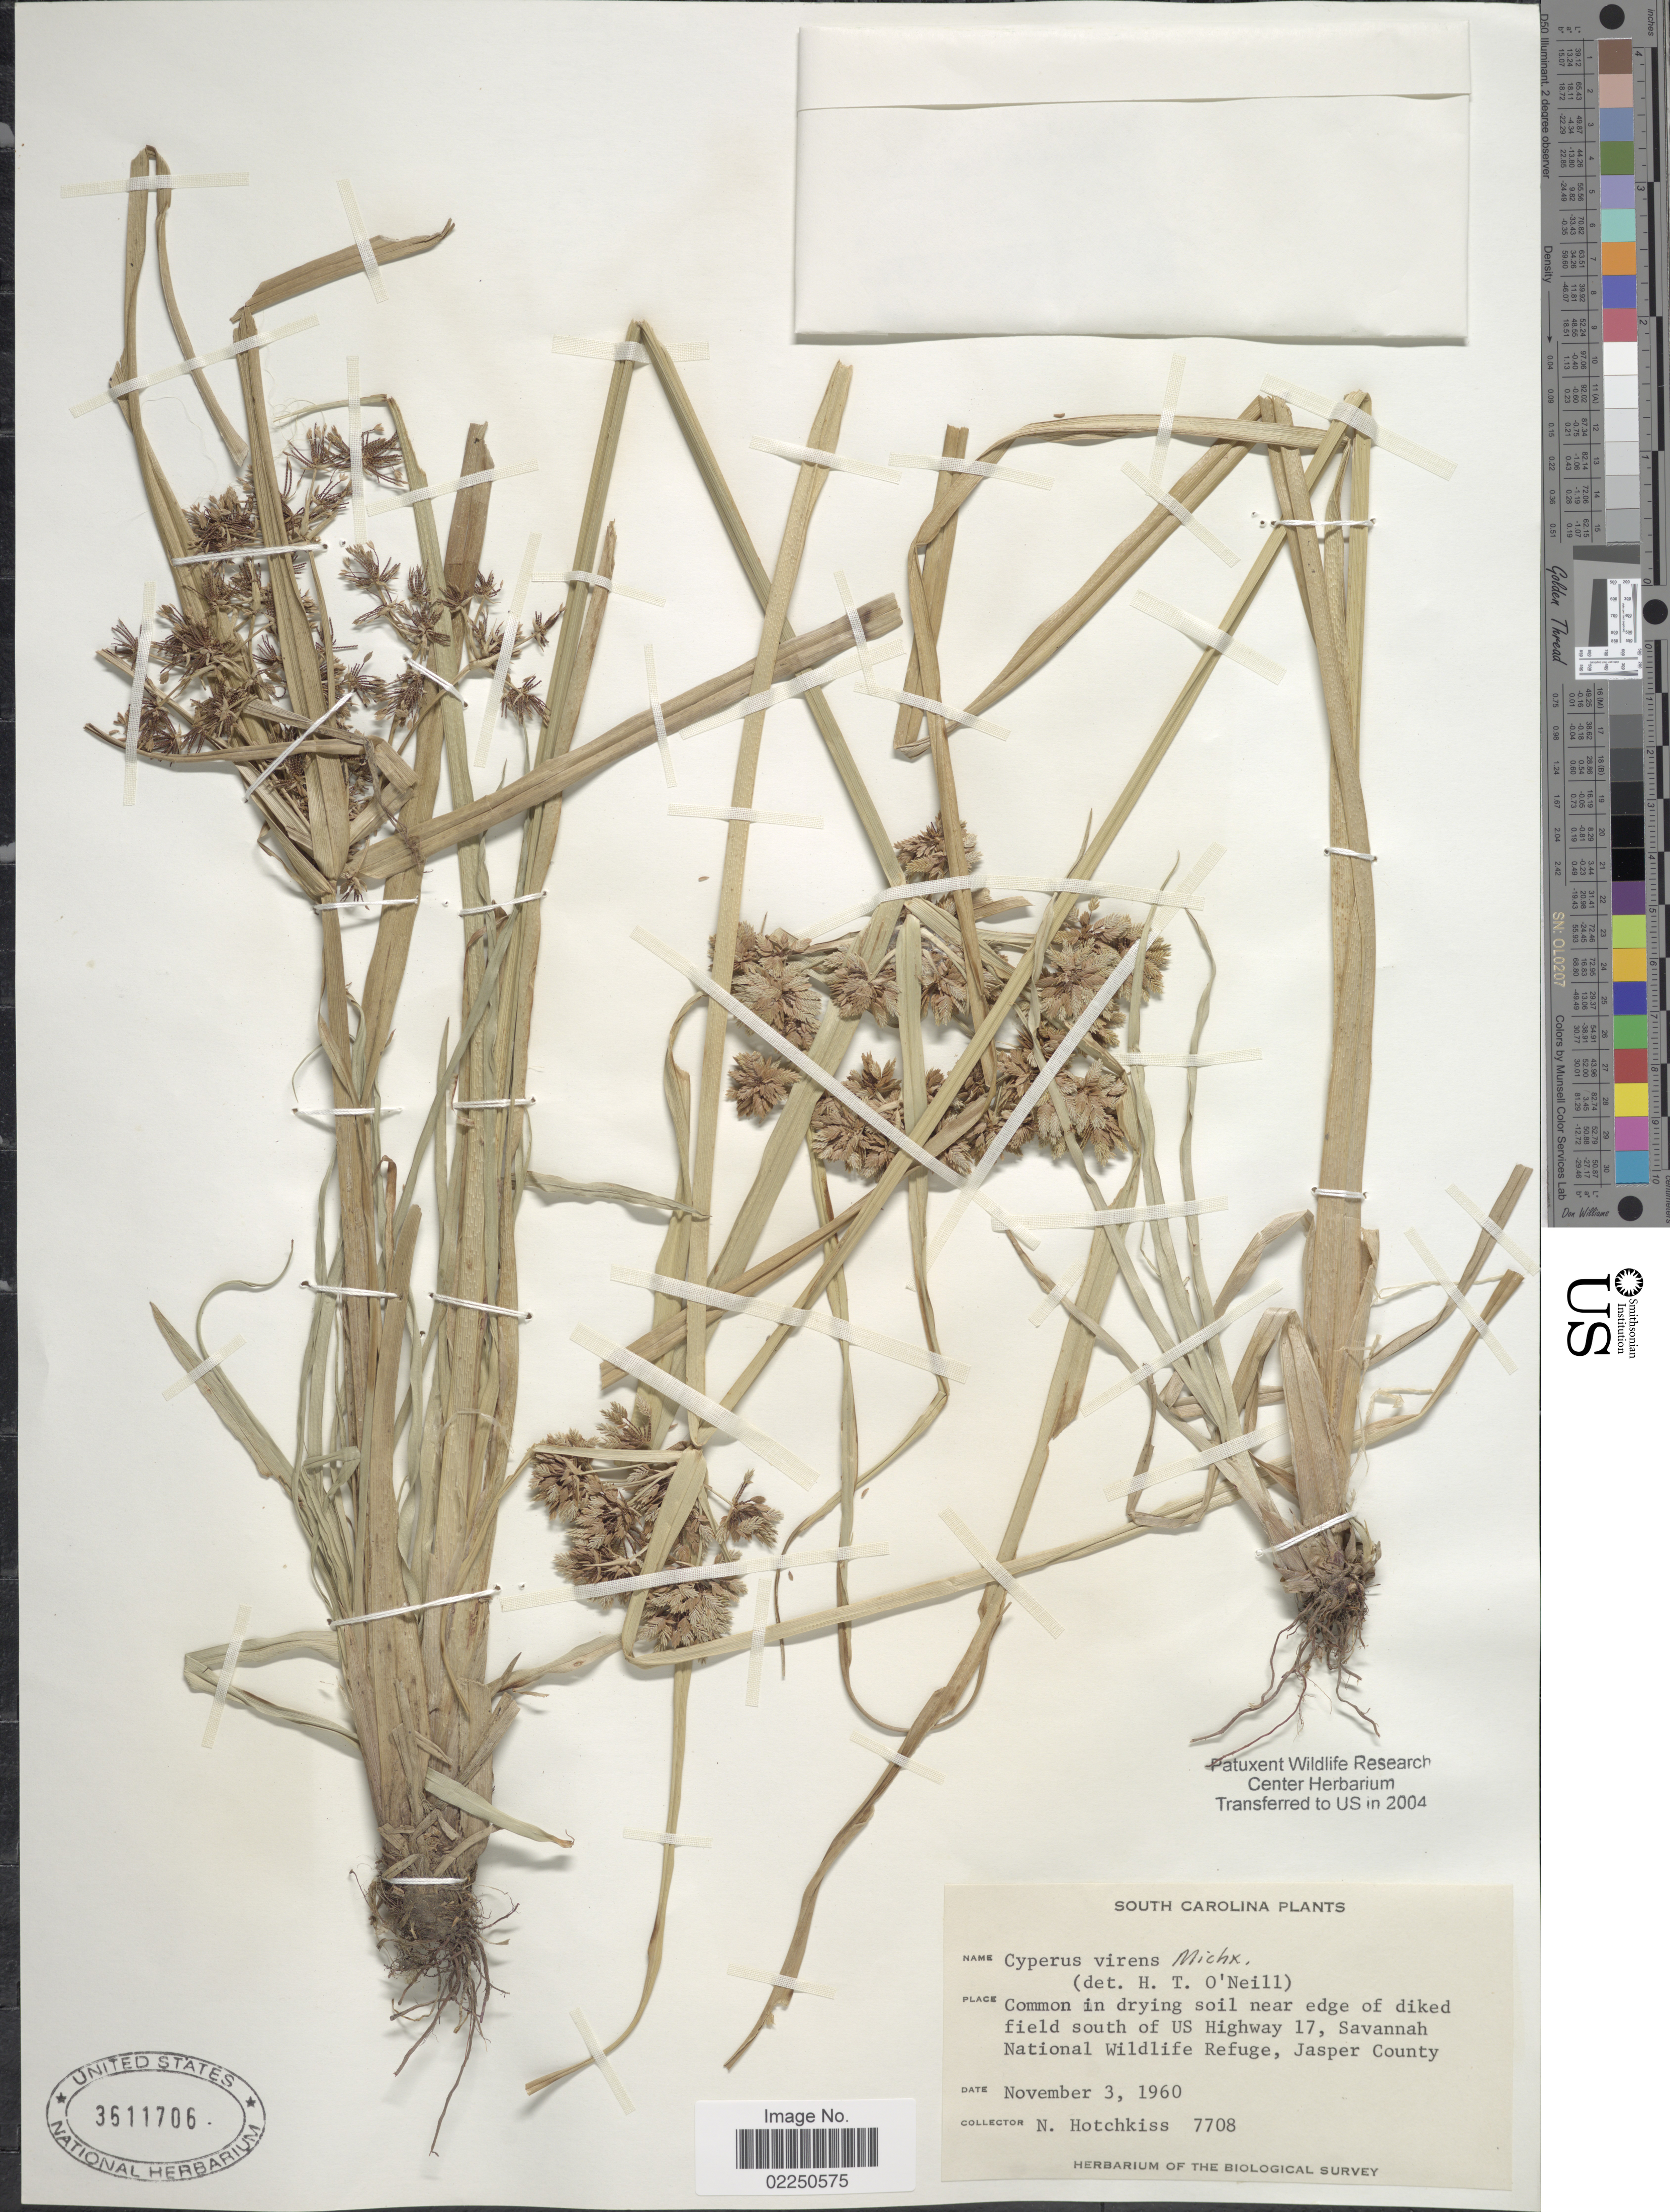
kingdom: Plantae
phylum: Tracheophyta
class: Liliopsida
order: Poales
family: Cyperaceae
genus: Cyperus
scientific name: Cyperus virens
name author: Michx.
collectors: N. Hotchkiss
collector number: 7708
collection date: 1960-11-03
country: United States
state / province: South Carolina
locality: Near edge of diked field south of US Highway 17, savannah National Wildlife Refuge, Jasper County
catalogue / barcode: US 3611706